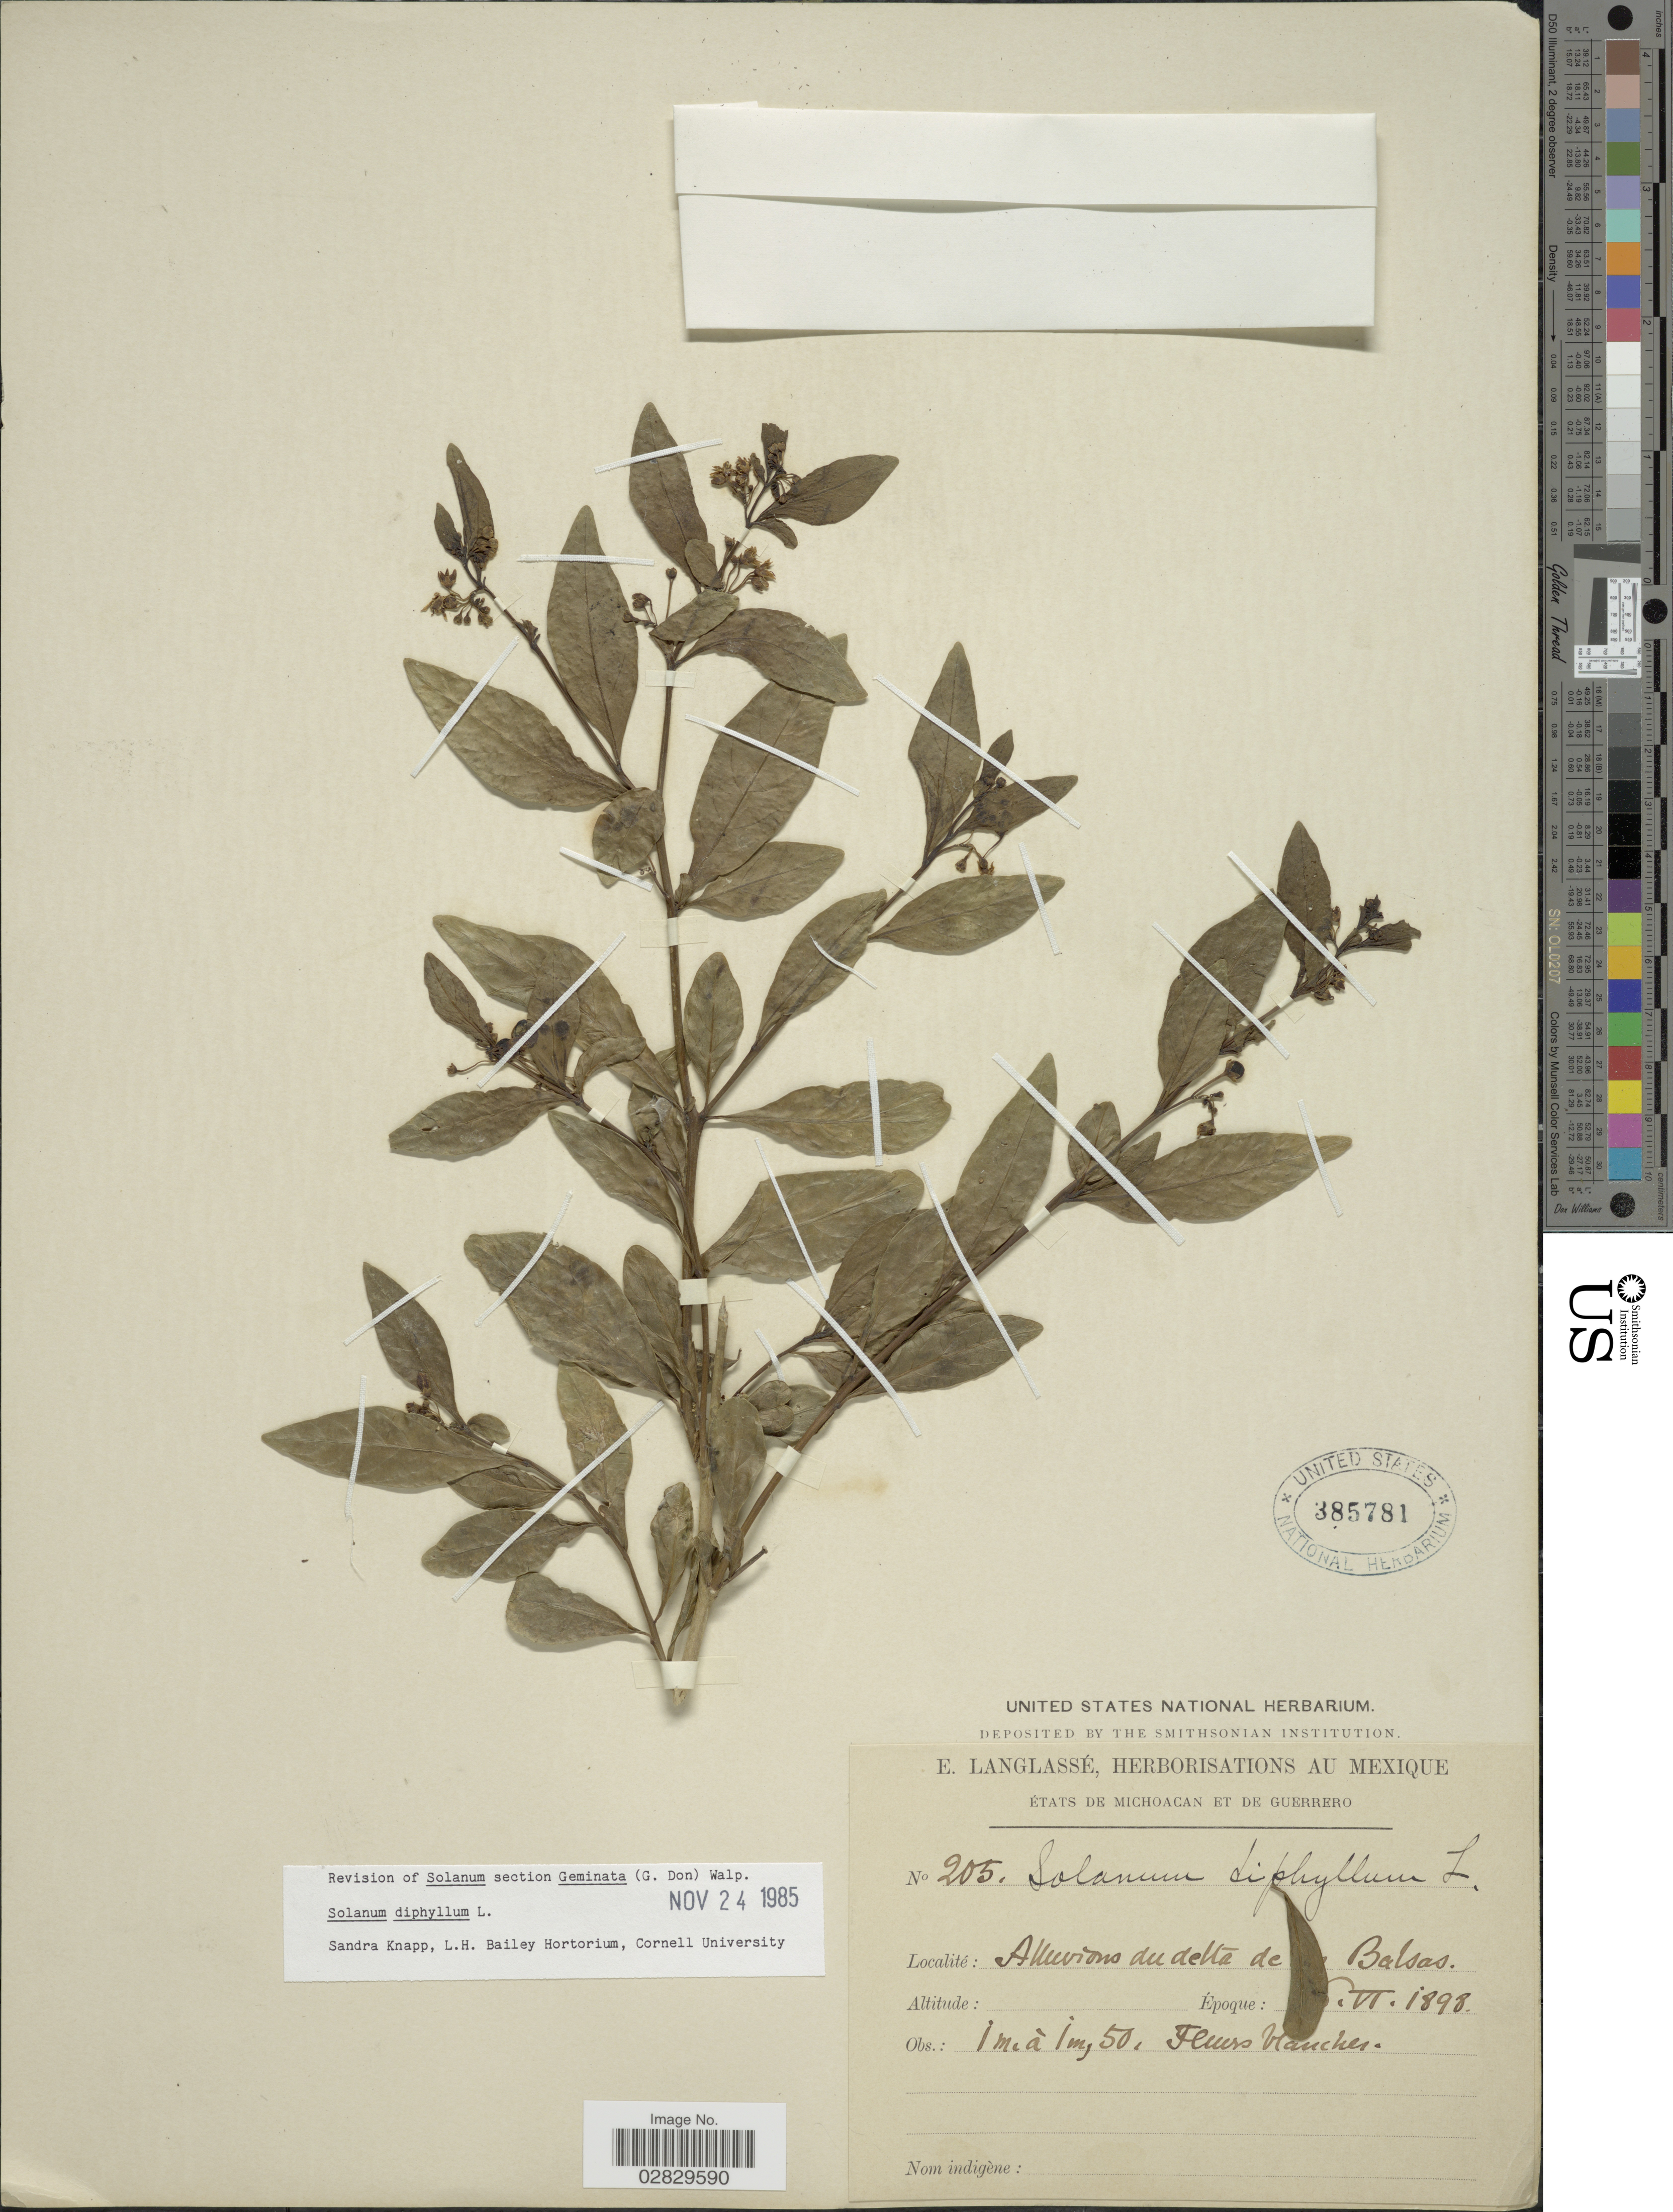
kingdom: Plantae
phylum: Tracheophyta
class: Magnoliopsida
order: Solanales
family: Solanaceae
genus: Solanum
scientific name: Solanum diphyllum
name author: L.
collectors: E. Langlassé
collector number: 205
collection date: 1898-06-06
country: Mexico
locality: États de Michoacan et de Guerrero. Alluvions du delta de Rio Balsas.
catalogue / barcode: US 385781